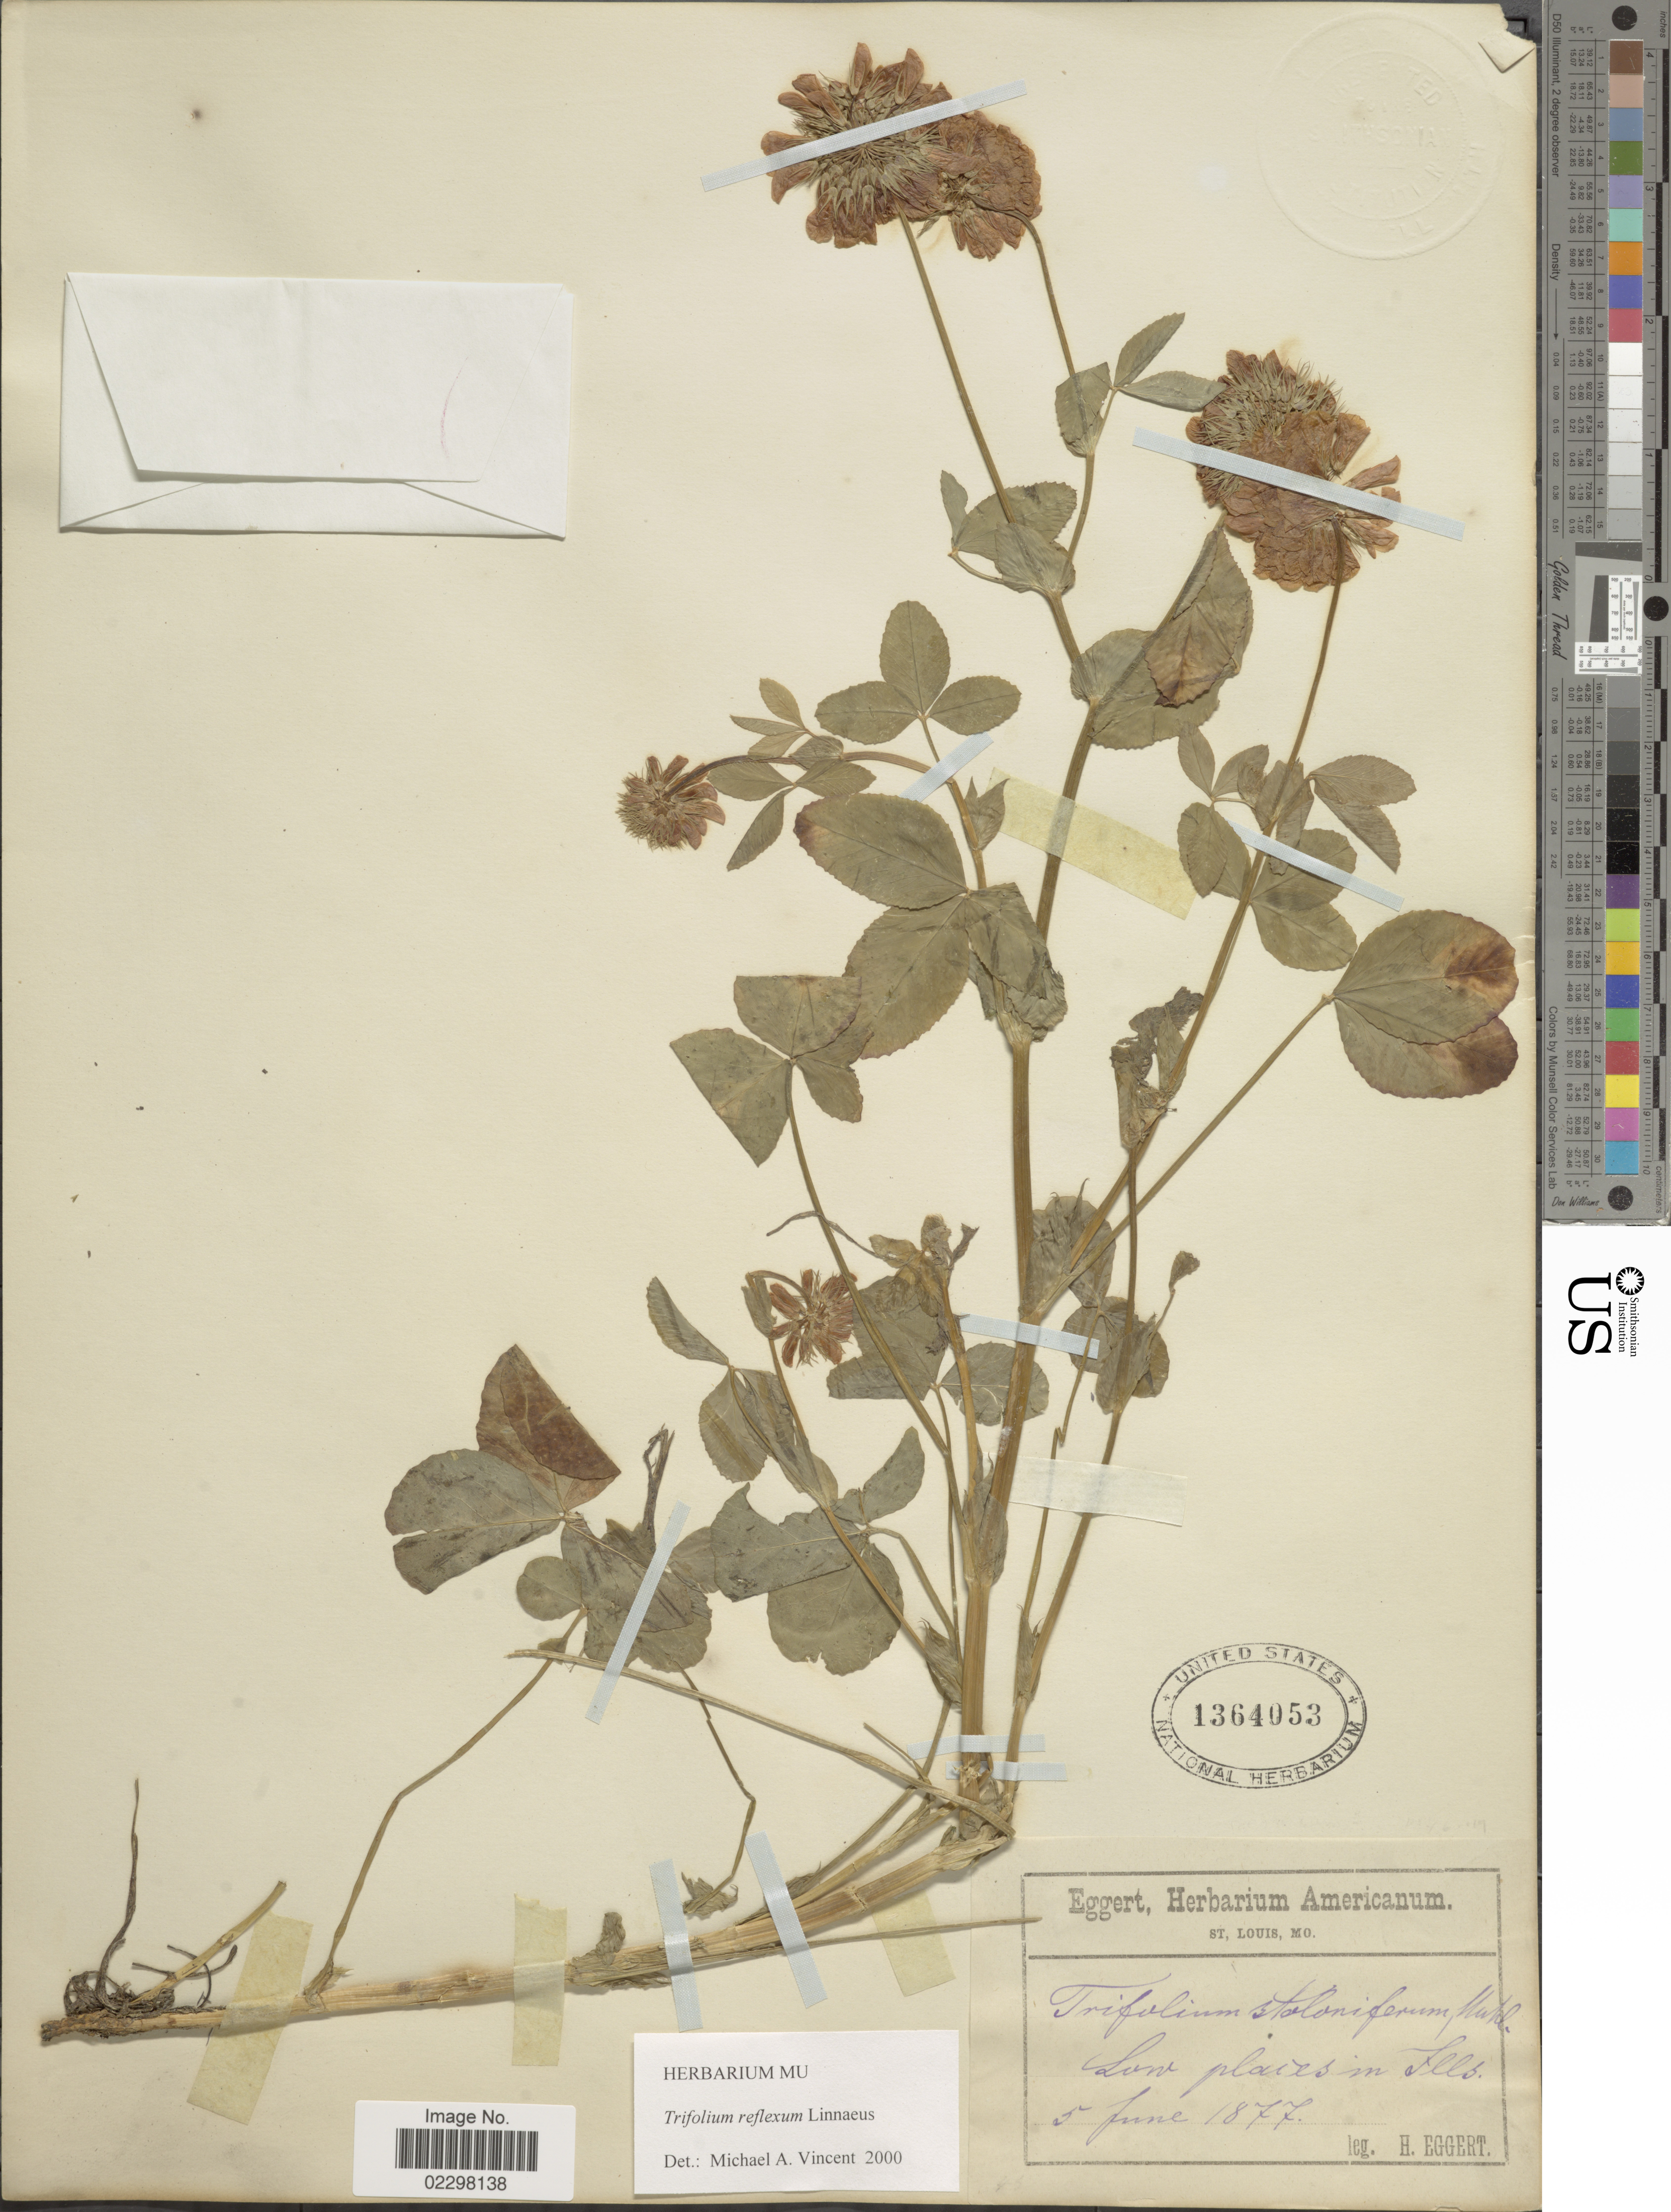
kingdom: Plantae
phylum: Tracheophyta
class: Magnoliopsida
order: Fabales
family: Fabaceae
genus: Trifolium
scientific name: Trifolium reflexum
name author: L.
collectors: H. Eggert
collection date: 1877-06-05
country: United States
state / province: Illinois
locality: Low places in Illinois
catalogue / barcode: US 1364053